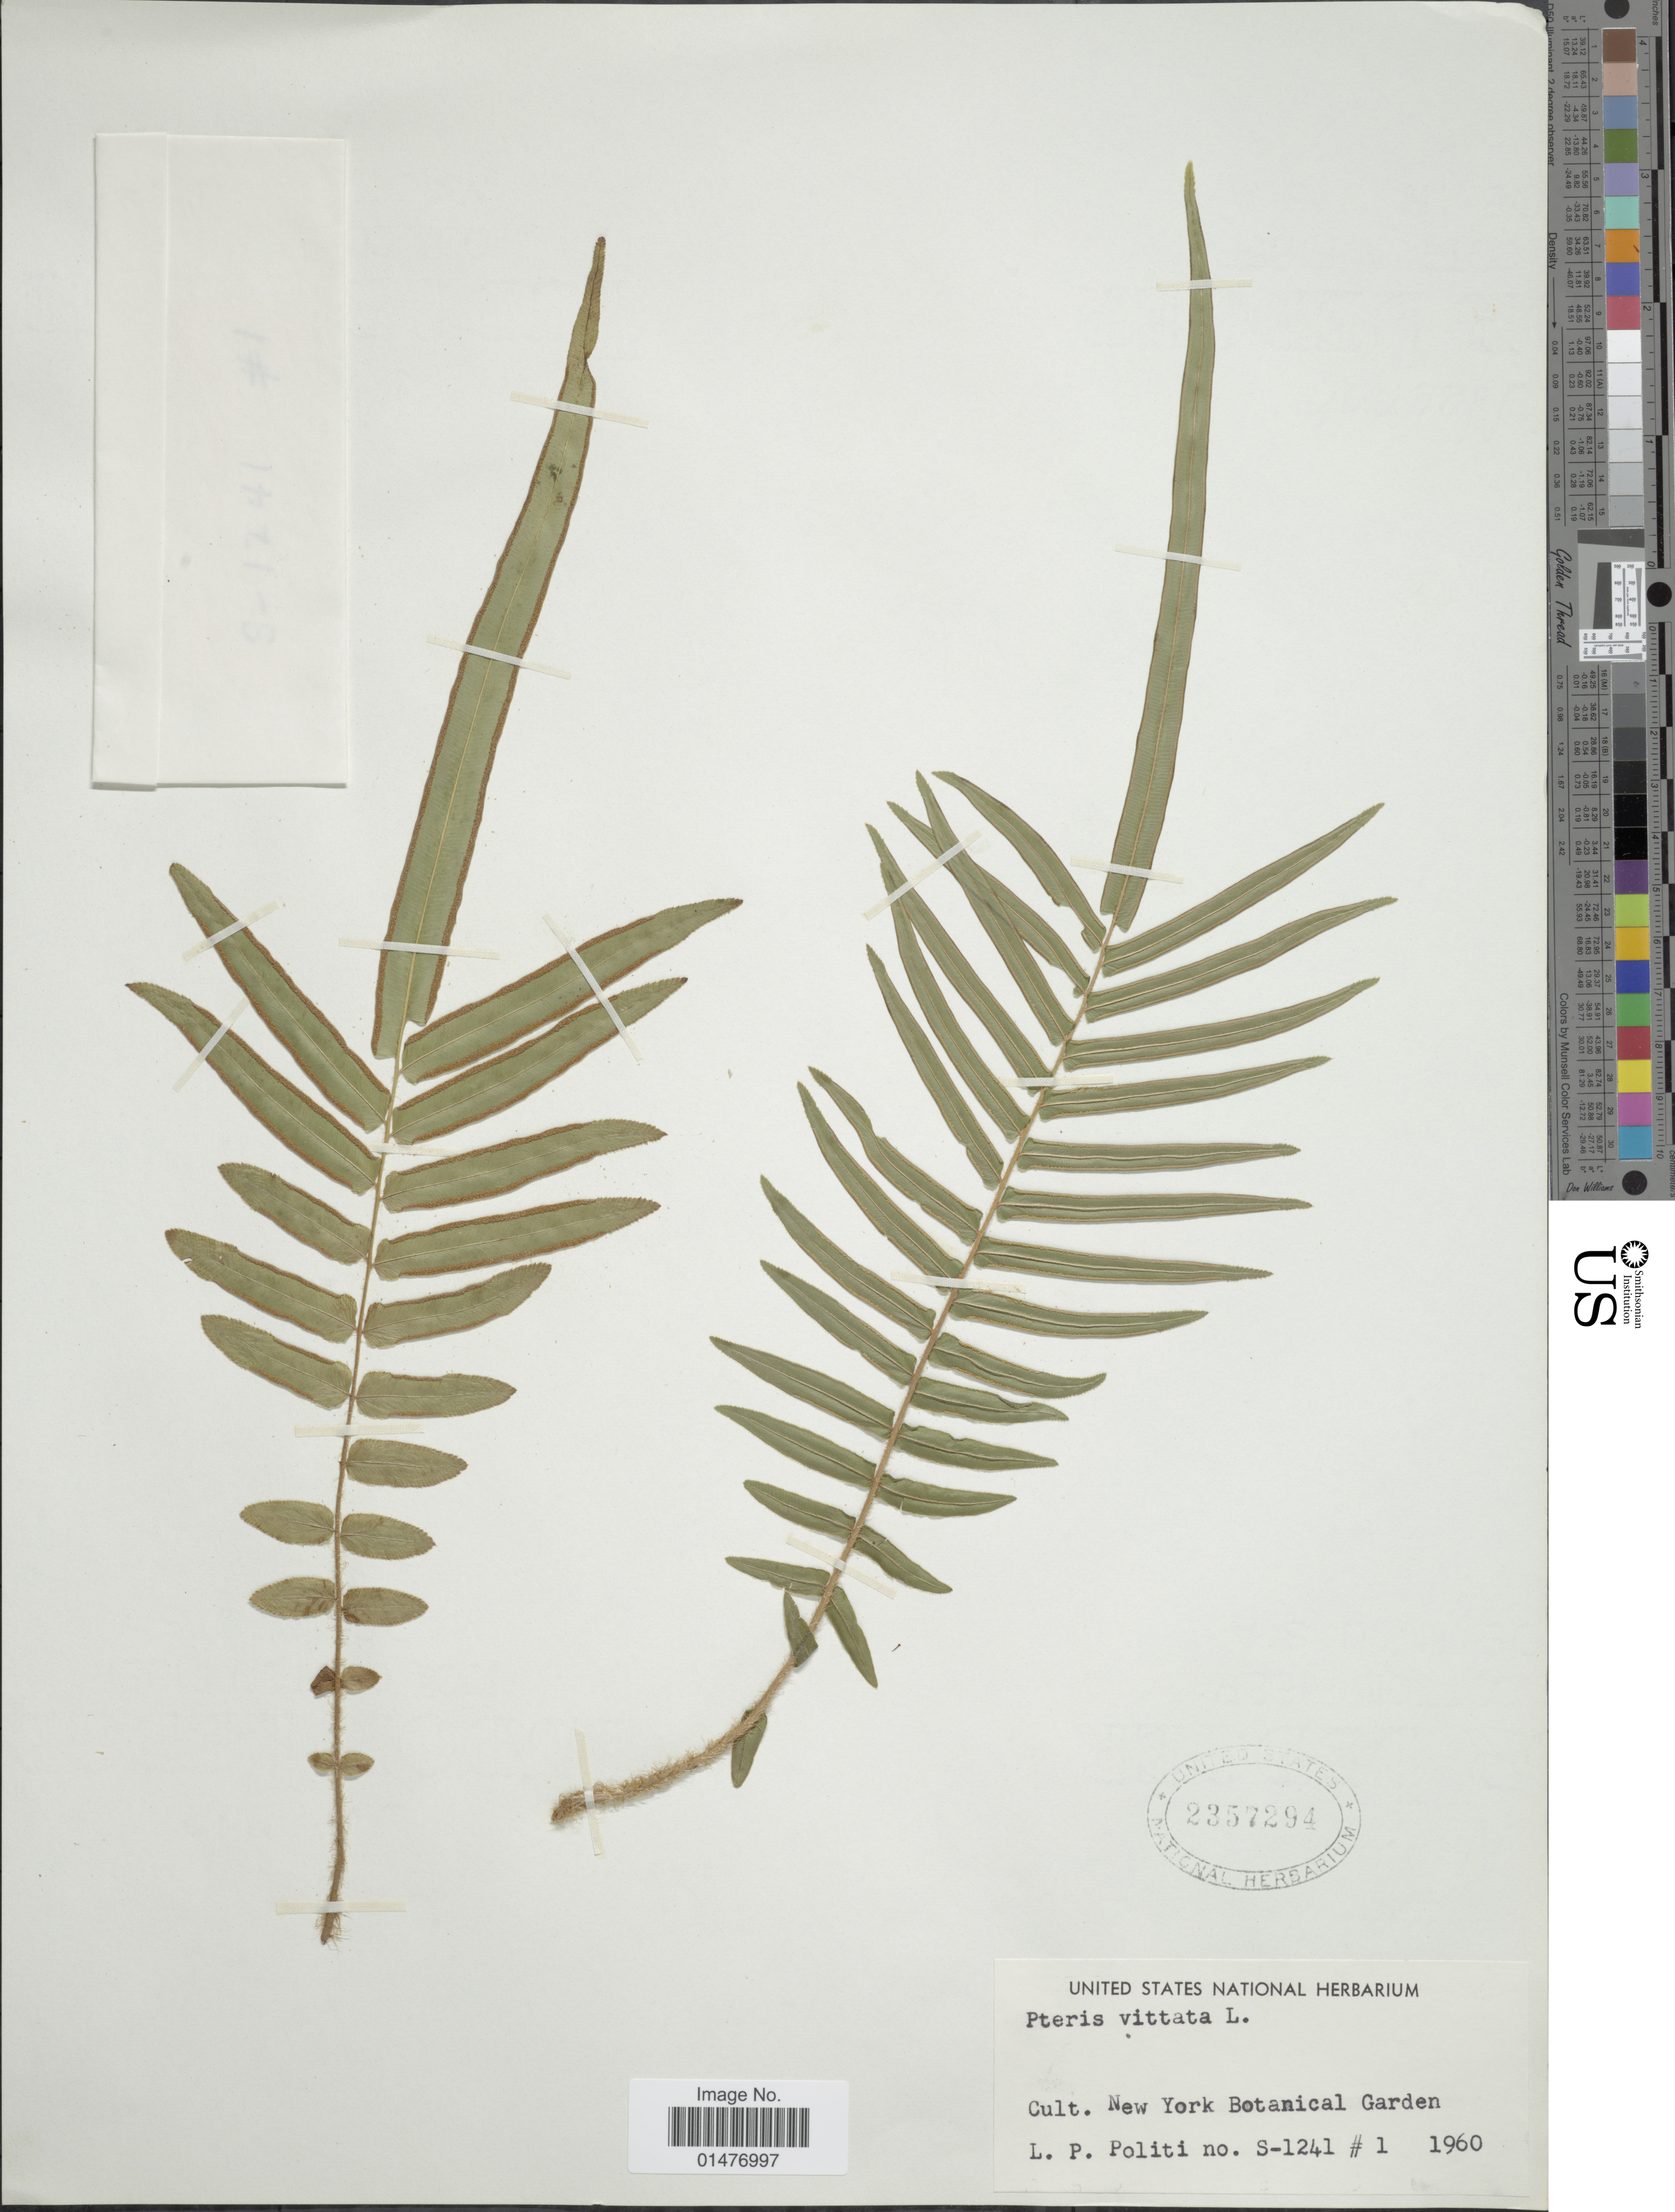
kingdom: Plantae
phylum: Tracheophyta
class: Polypodiopsida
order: Polypodiales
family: Pteridaceae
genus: Pteris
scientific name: Pteris vittata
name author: L.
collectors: L. Politi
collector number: S-1241/1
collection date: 1960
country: United States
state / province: New York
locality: New York Botanical Garden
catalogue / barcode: US 2357294